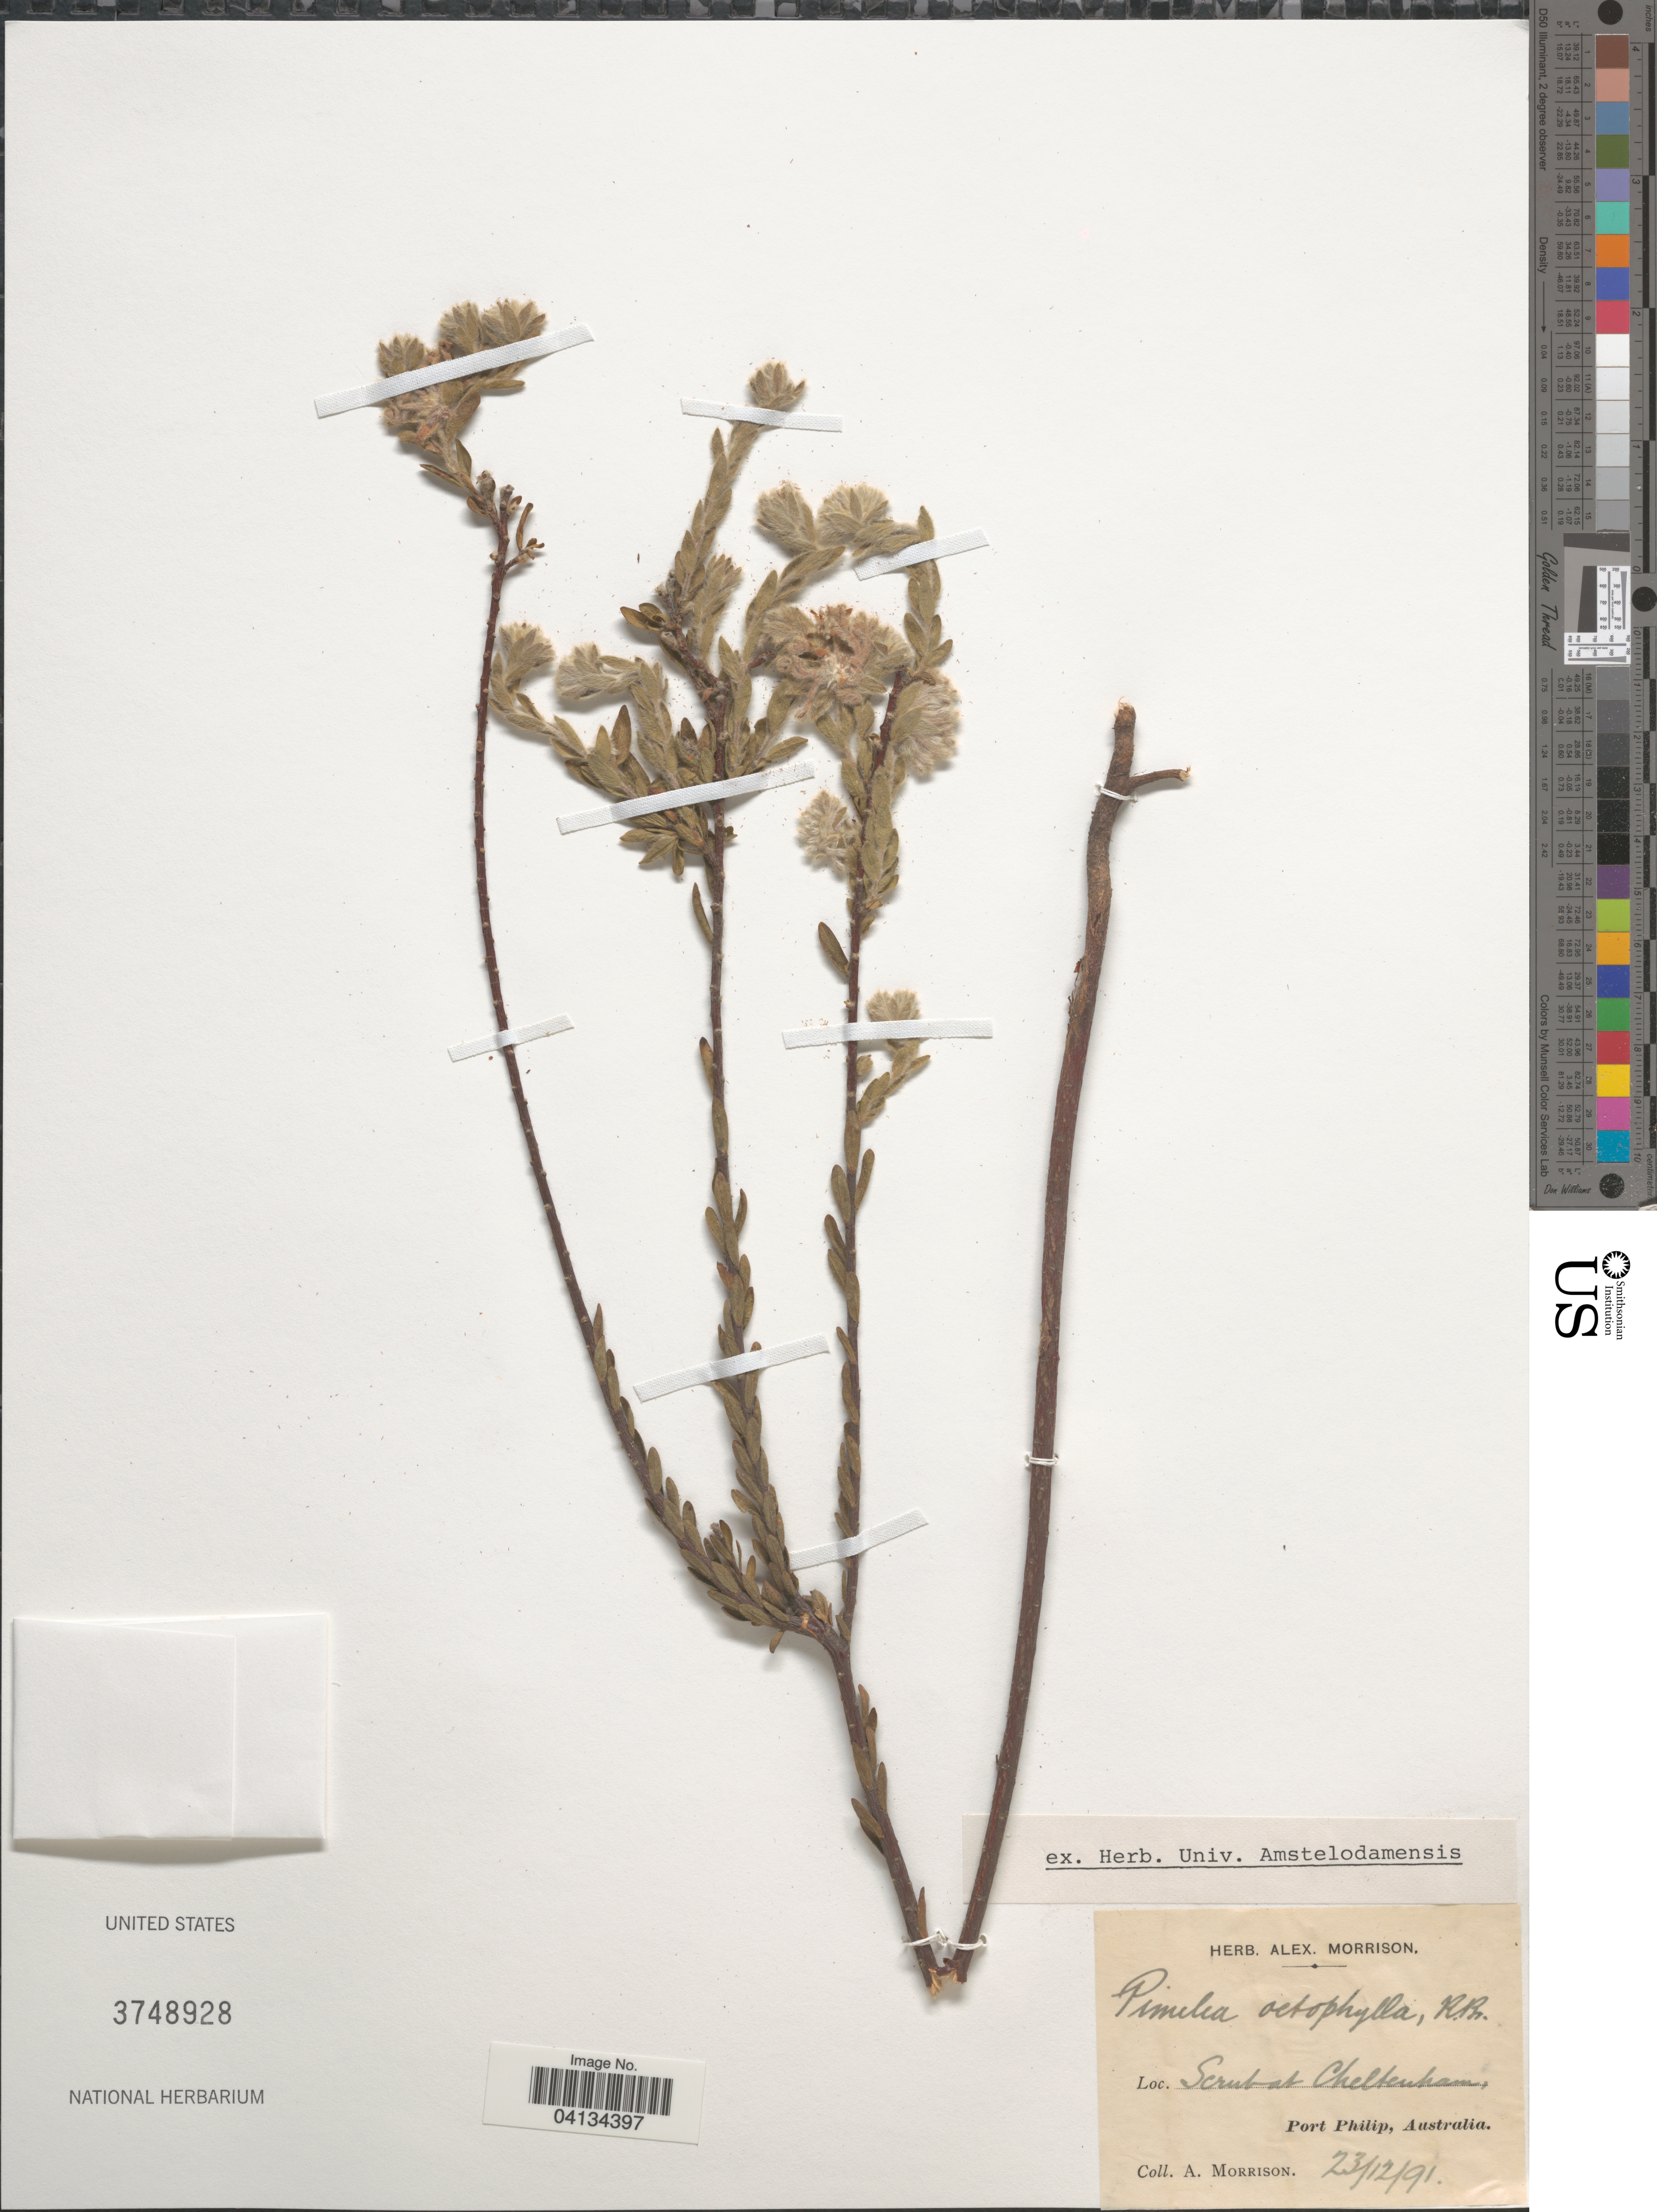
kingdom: Plantae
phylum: Tracheophyta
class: Magnoliopsida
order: Malvales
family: Thymelaeaceae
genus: Pimelea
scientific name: Pimelea octophylla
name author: R. Br.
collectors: A. Morrison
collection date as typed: Transcribed d/m/y: 23/12/91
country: Australia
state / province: Victoria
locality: Scrub at Cheltenham, Port Philip.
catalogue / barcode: US 3748928